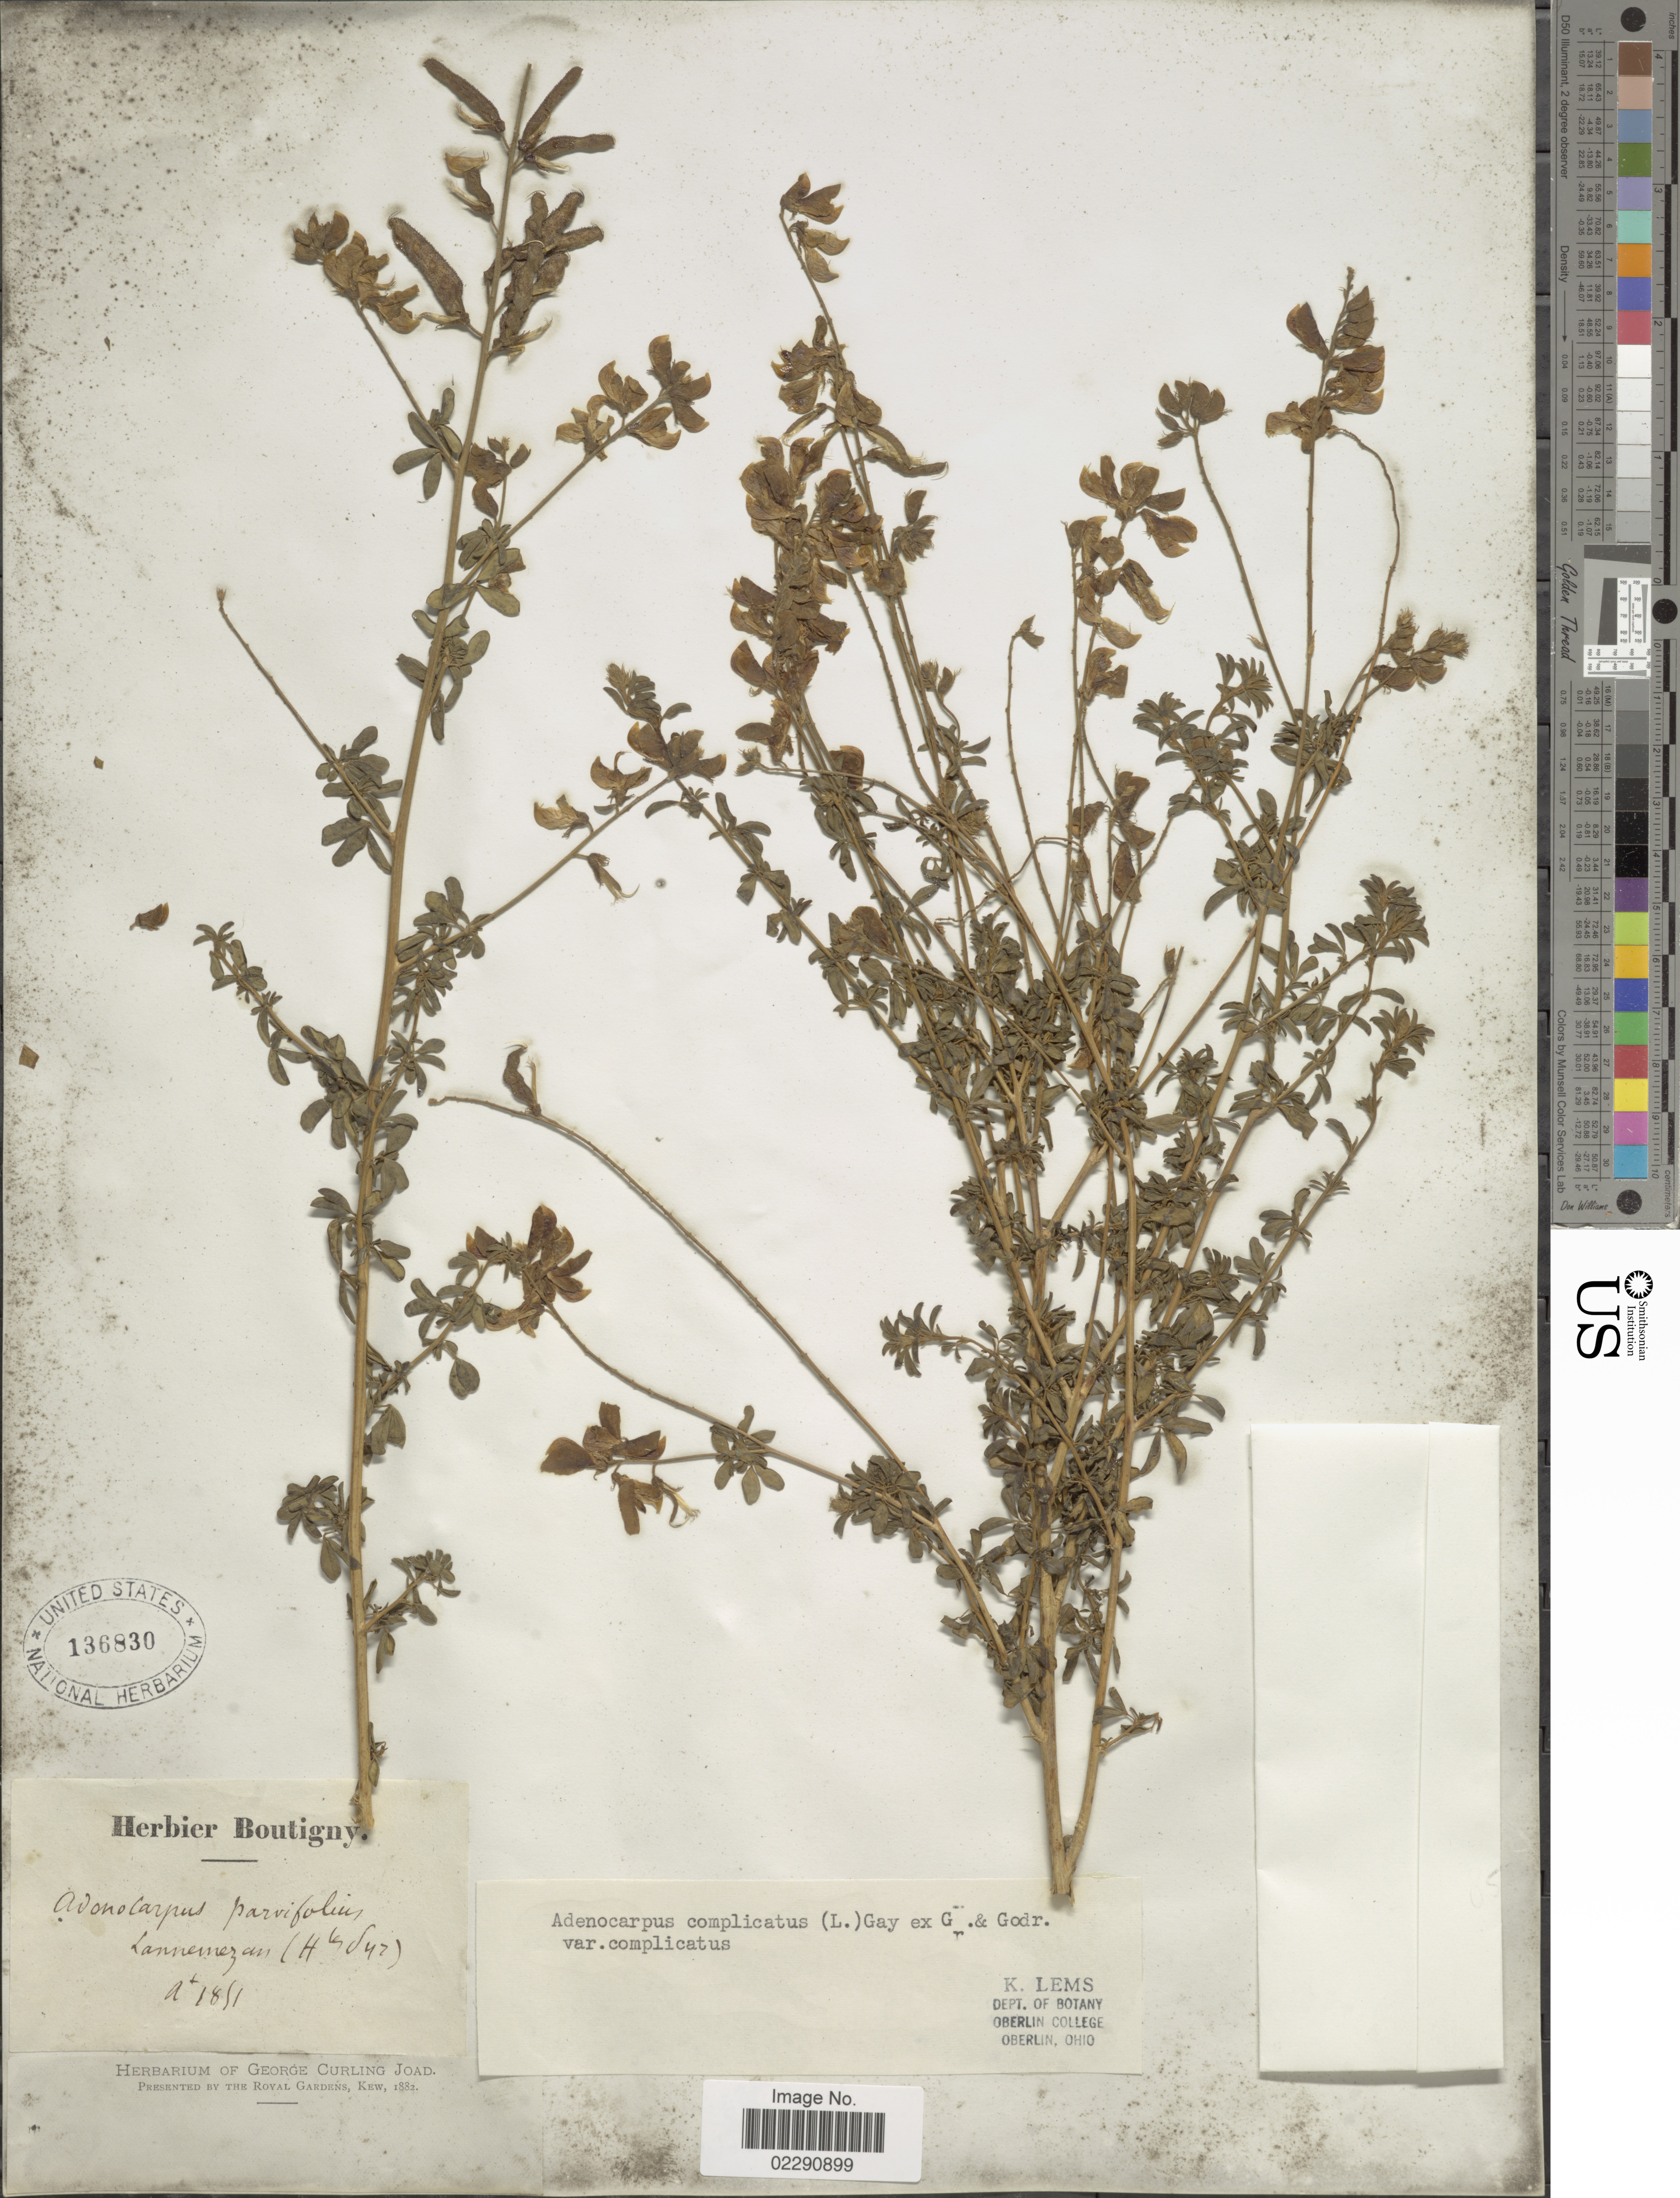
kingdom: Plantae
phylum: Tracheophyta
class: Magnoliopsida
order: Fabales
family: Fabaceae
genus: Adenocarpus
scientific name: Adenocarpus complicatus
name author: J. Gay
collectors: Ex herb. Boutigny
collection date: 1851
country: France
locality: Lannemezan (Htes Syr) [interpreted]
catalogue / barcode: US 136830